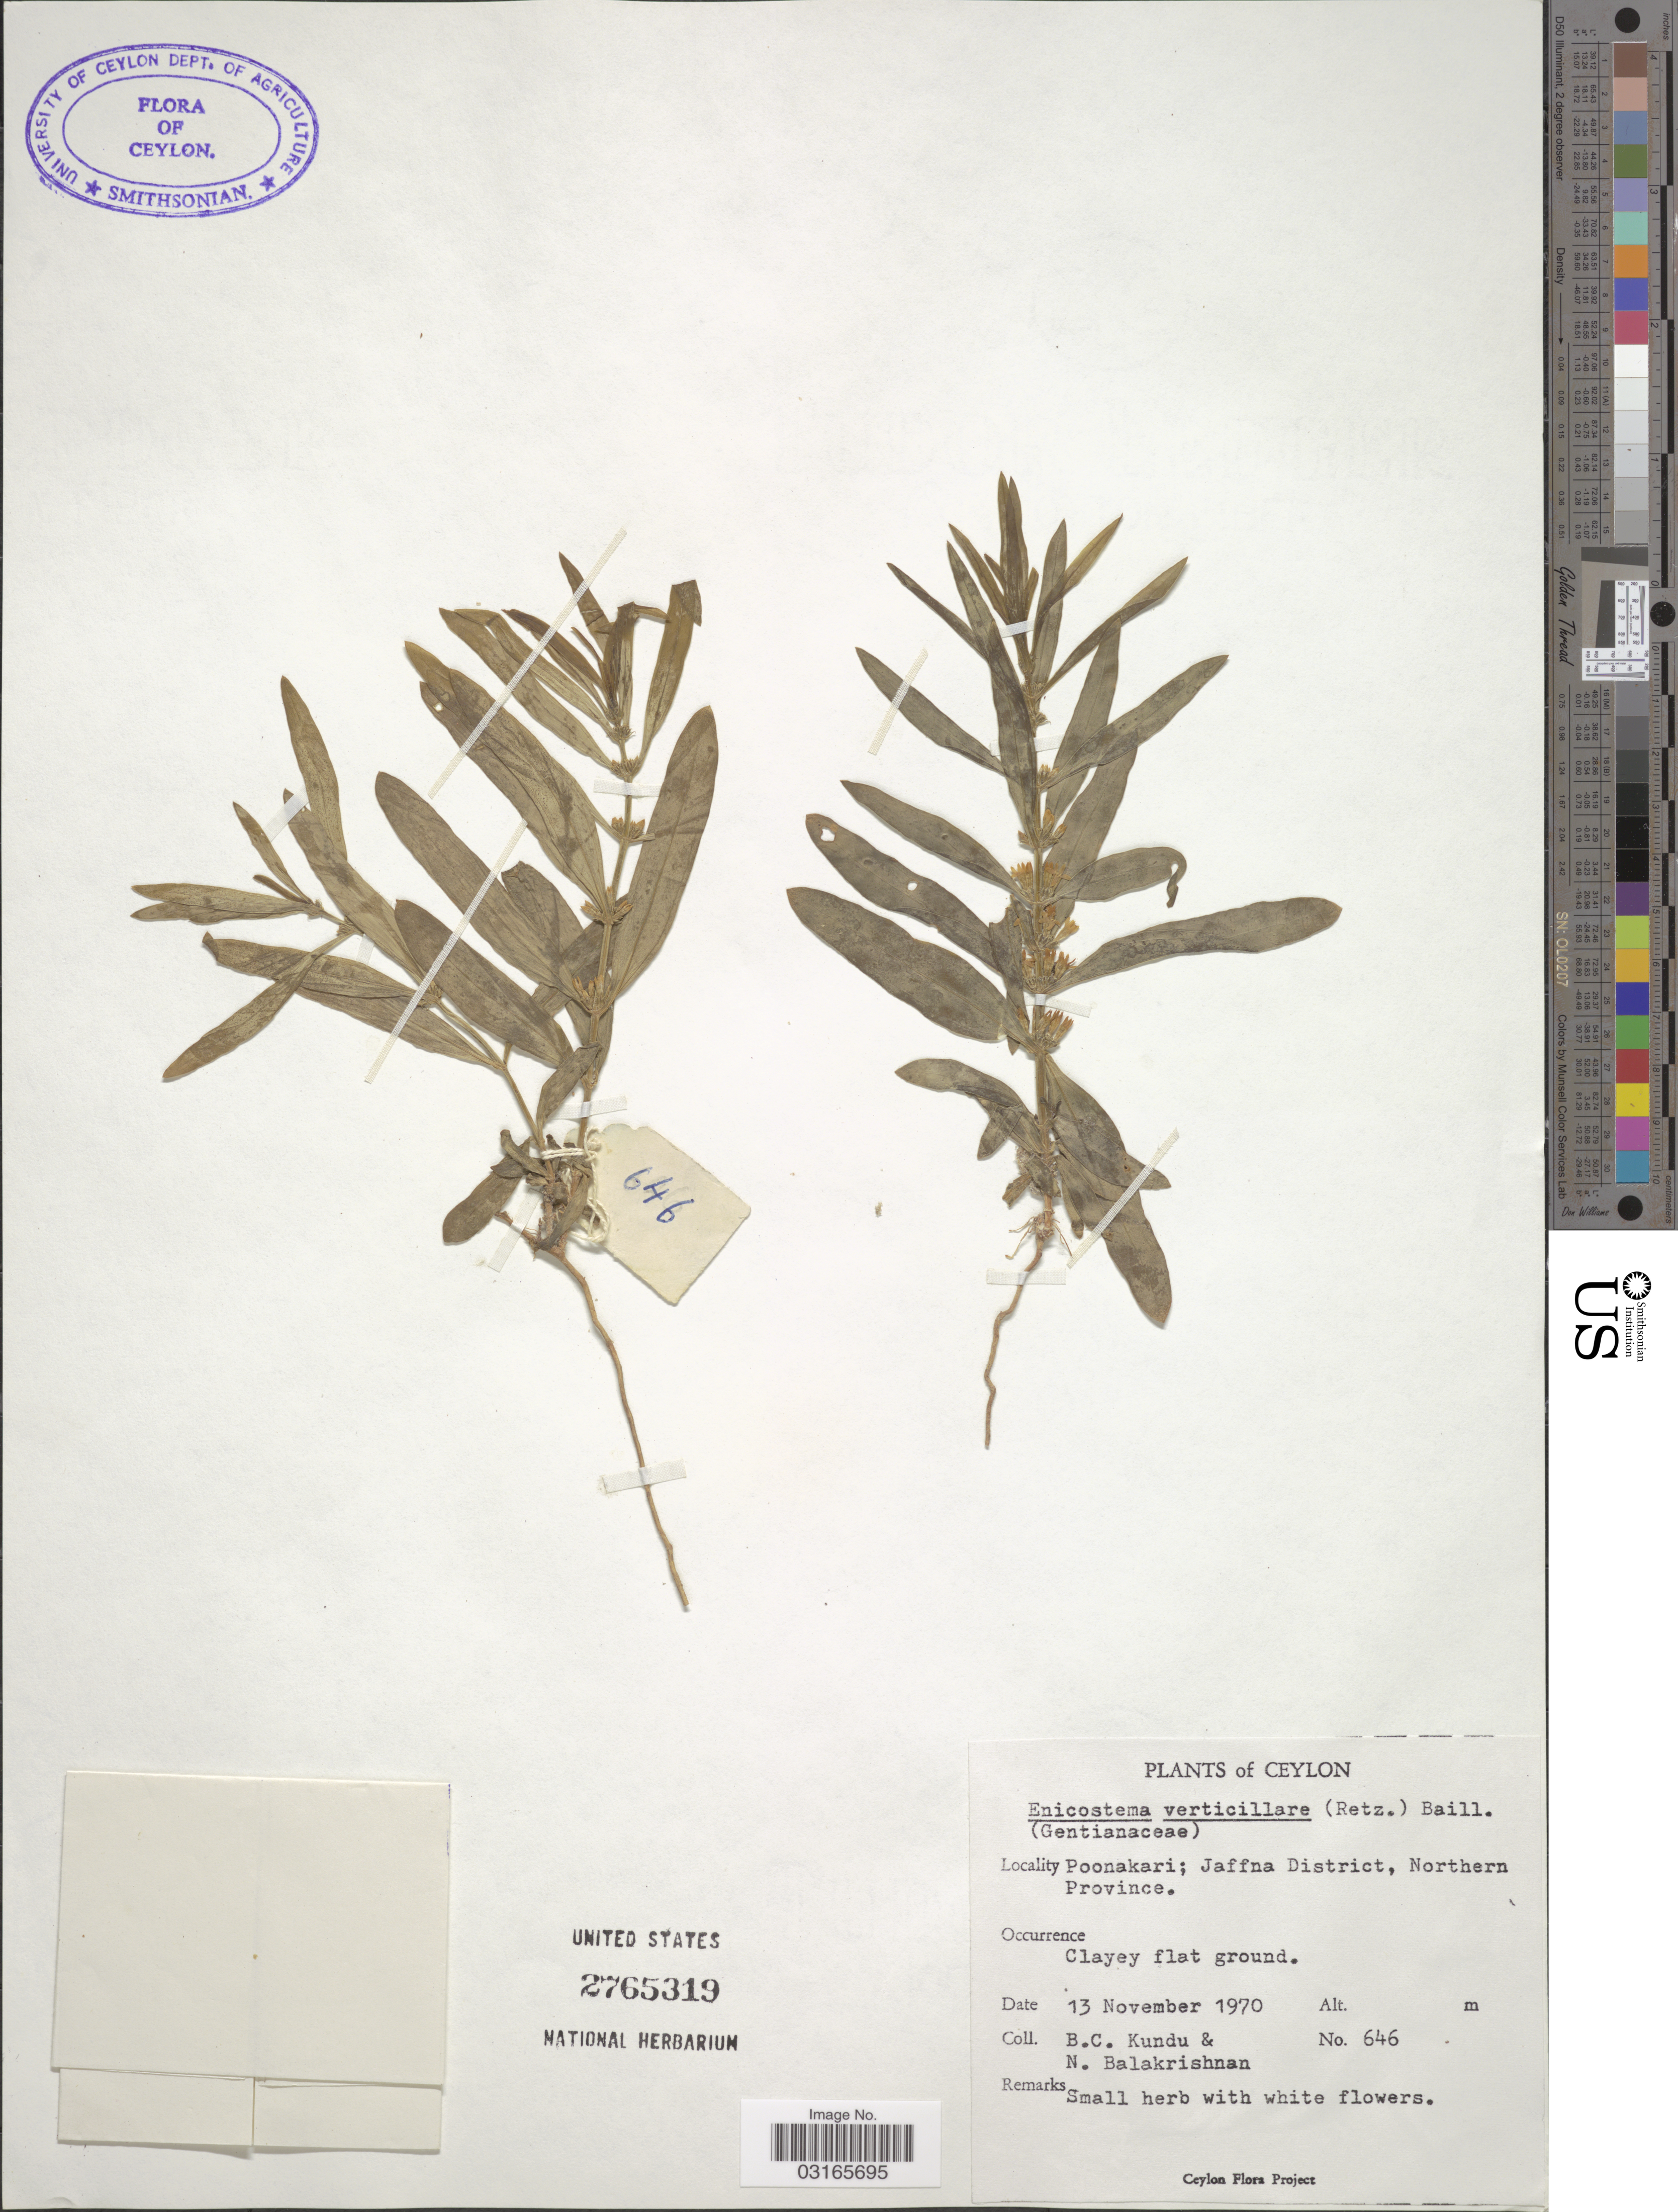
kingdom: Plantae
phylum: Tracheophyta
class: Magnoliopsida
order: Gentianales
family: Gentianaceae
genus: Enicostema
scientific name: Enicostema verticillare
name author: (Retz.) Baill.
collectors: B. C. Kundu & N. Balakrishnan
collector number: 646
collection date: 1970-11-13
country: Sri Lanka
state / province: Northern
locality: Ceylon. Poonakari; Jaffna District, Northern Province.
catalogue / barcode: US 2765319